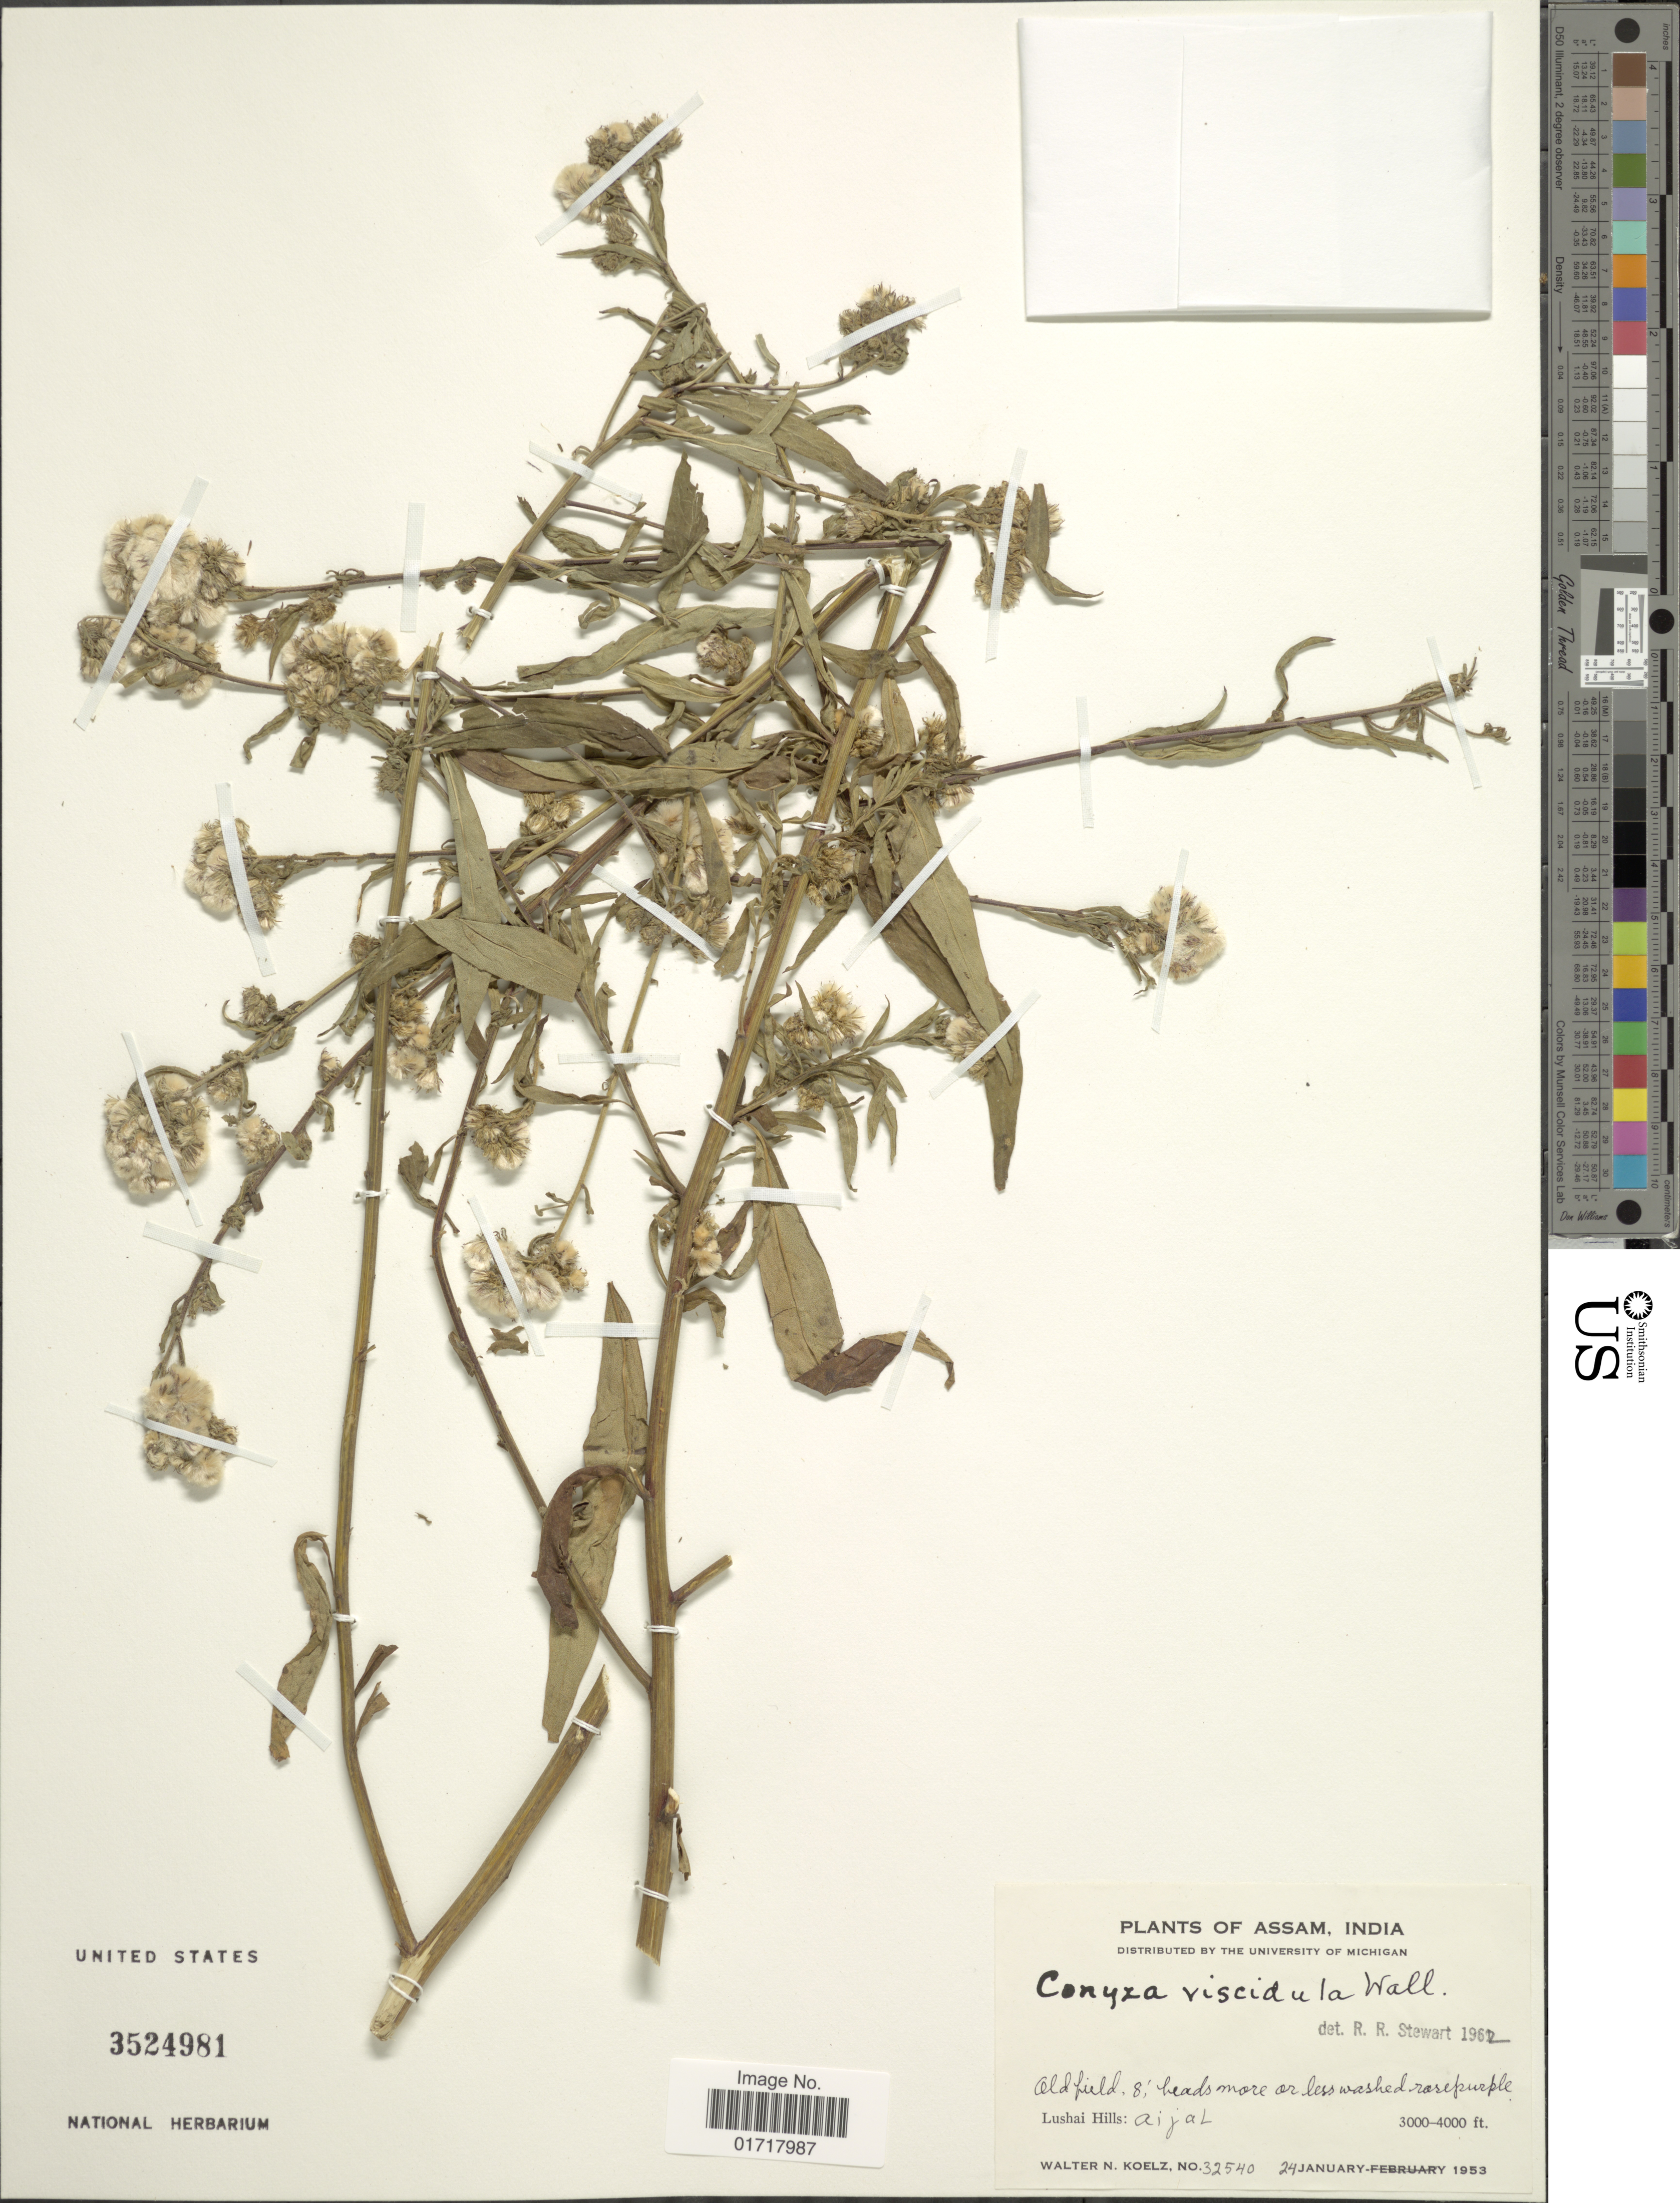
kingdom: Plantae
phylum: Tracheophyta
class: Magnoliopsida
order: Asterales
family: Asteraceae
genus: Conyza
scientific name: Conyza viscidula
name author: Wall.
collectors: W. N. Koelz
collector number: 32540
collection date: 1953-01-24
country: India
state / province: Assam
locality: Assam, India. Lushai Hills. Aijal.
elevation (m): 914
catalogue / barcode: US 3524981